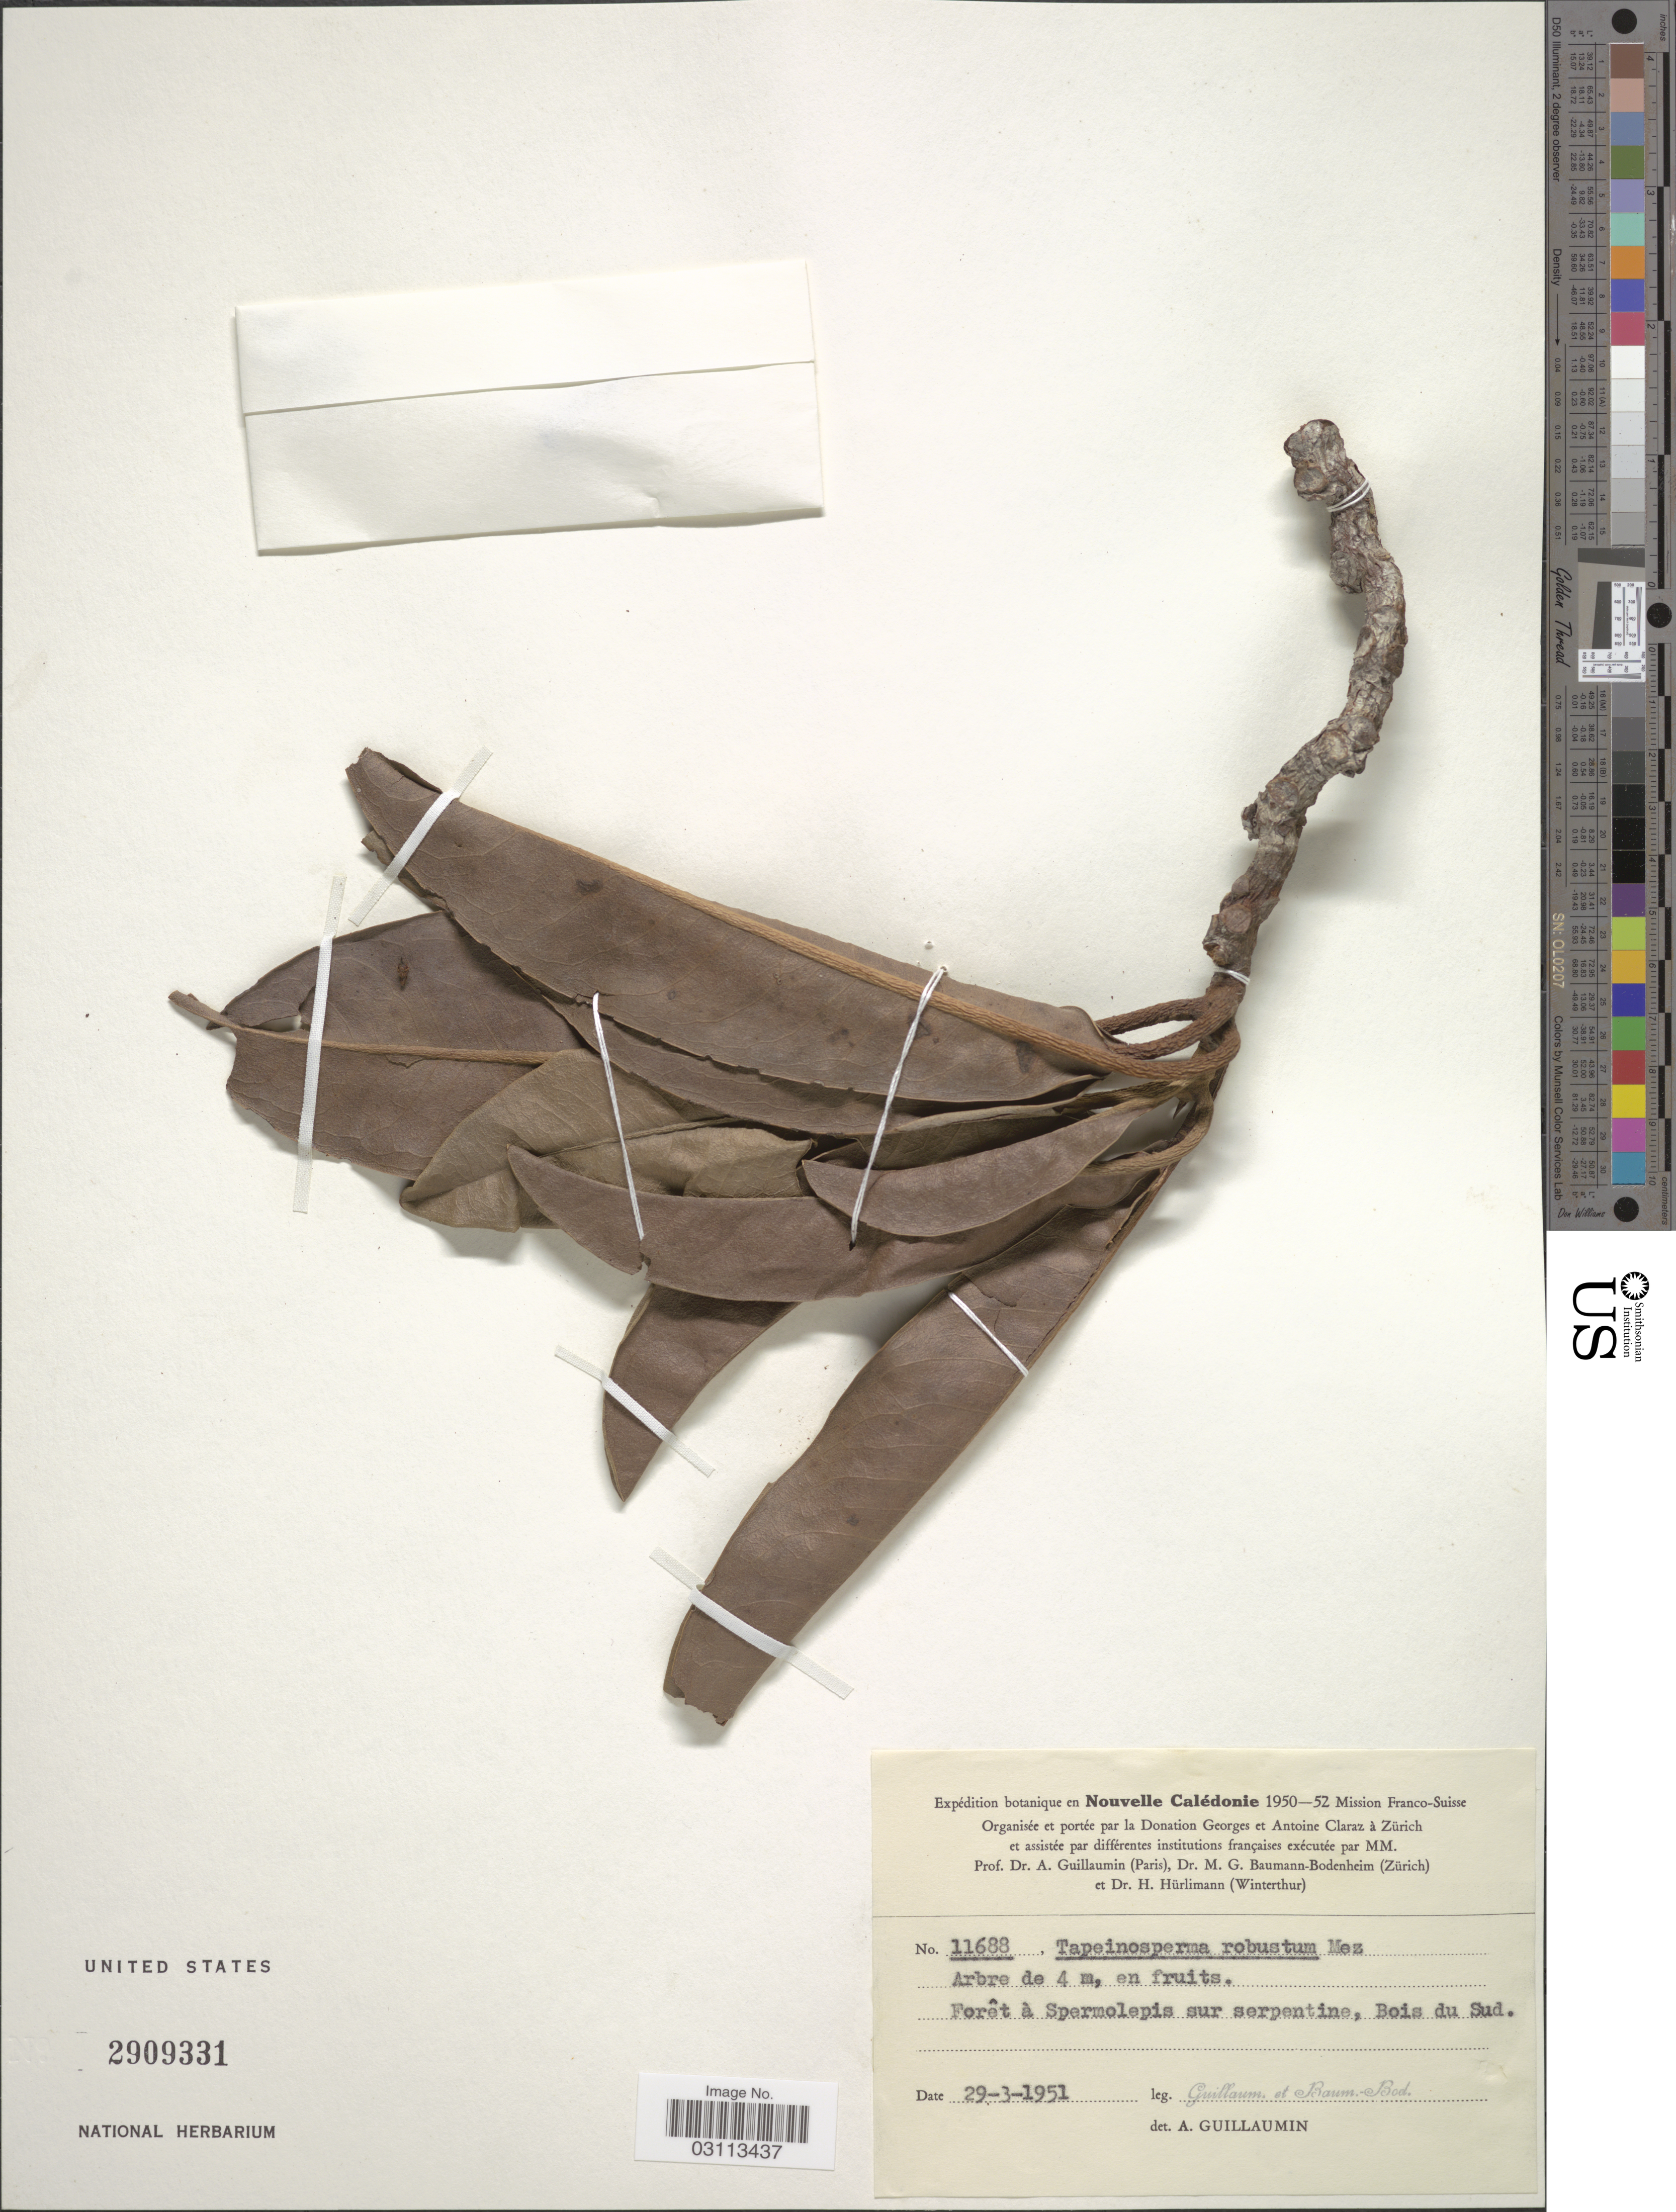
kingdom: Plantae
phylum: Tracheophyta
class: Magnoliopsida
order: Ericales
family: Primulaceae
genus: Tapeinosperma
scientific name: Tapeinosperma robustum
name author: Mez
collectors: A. Guillaumin & M. G. Baumann-Bodenheim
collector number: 11688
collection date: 1951-03-29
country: New Caledonia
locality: Bois du Sud.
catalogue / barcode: US 2909331